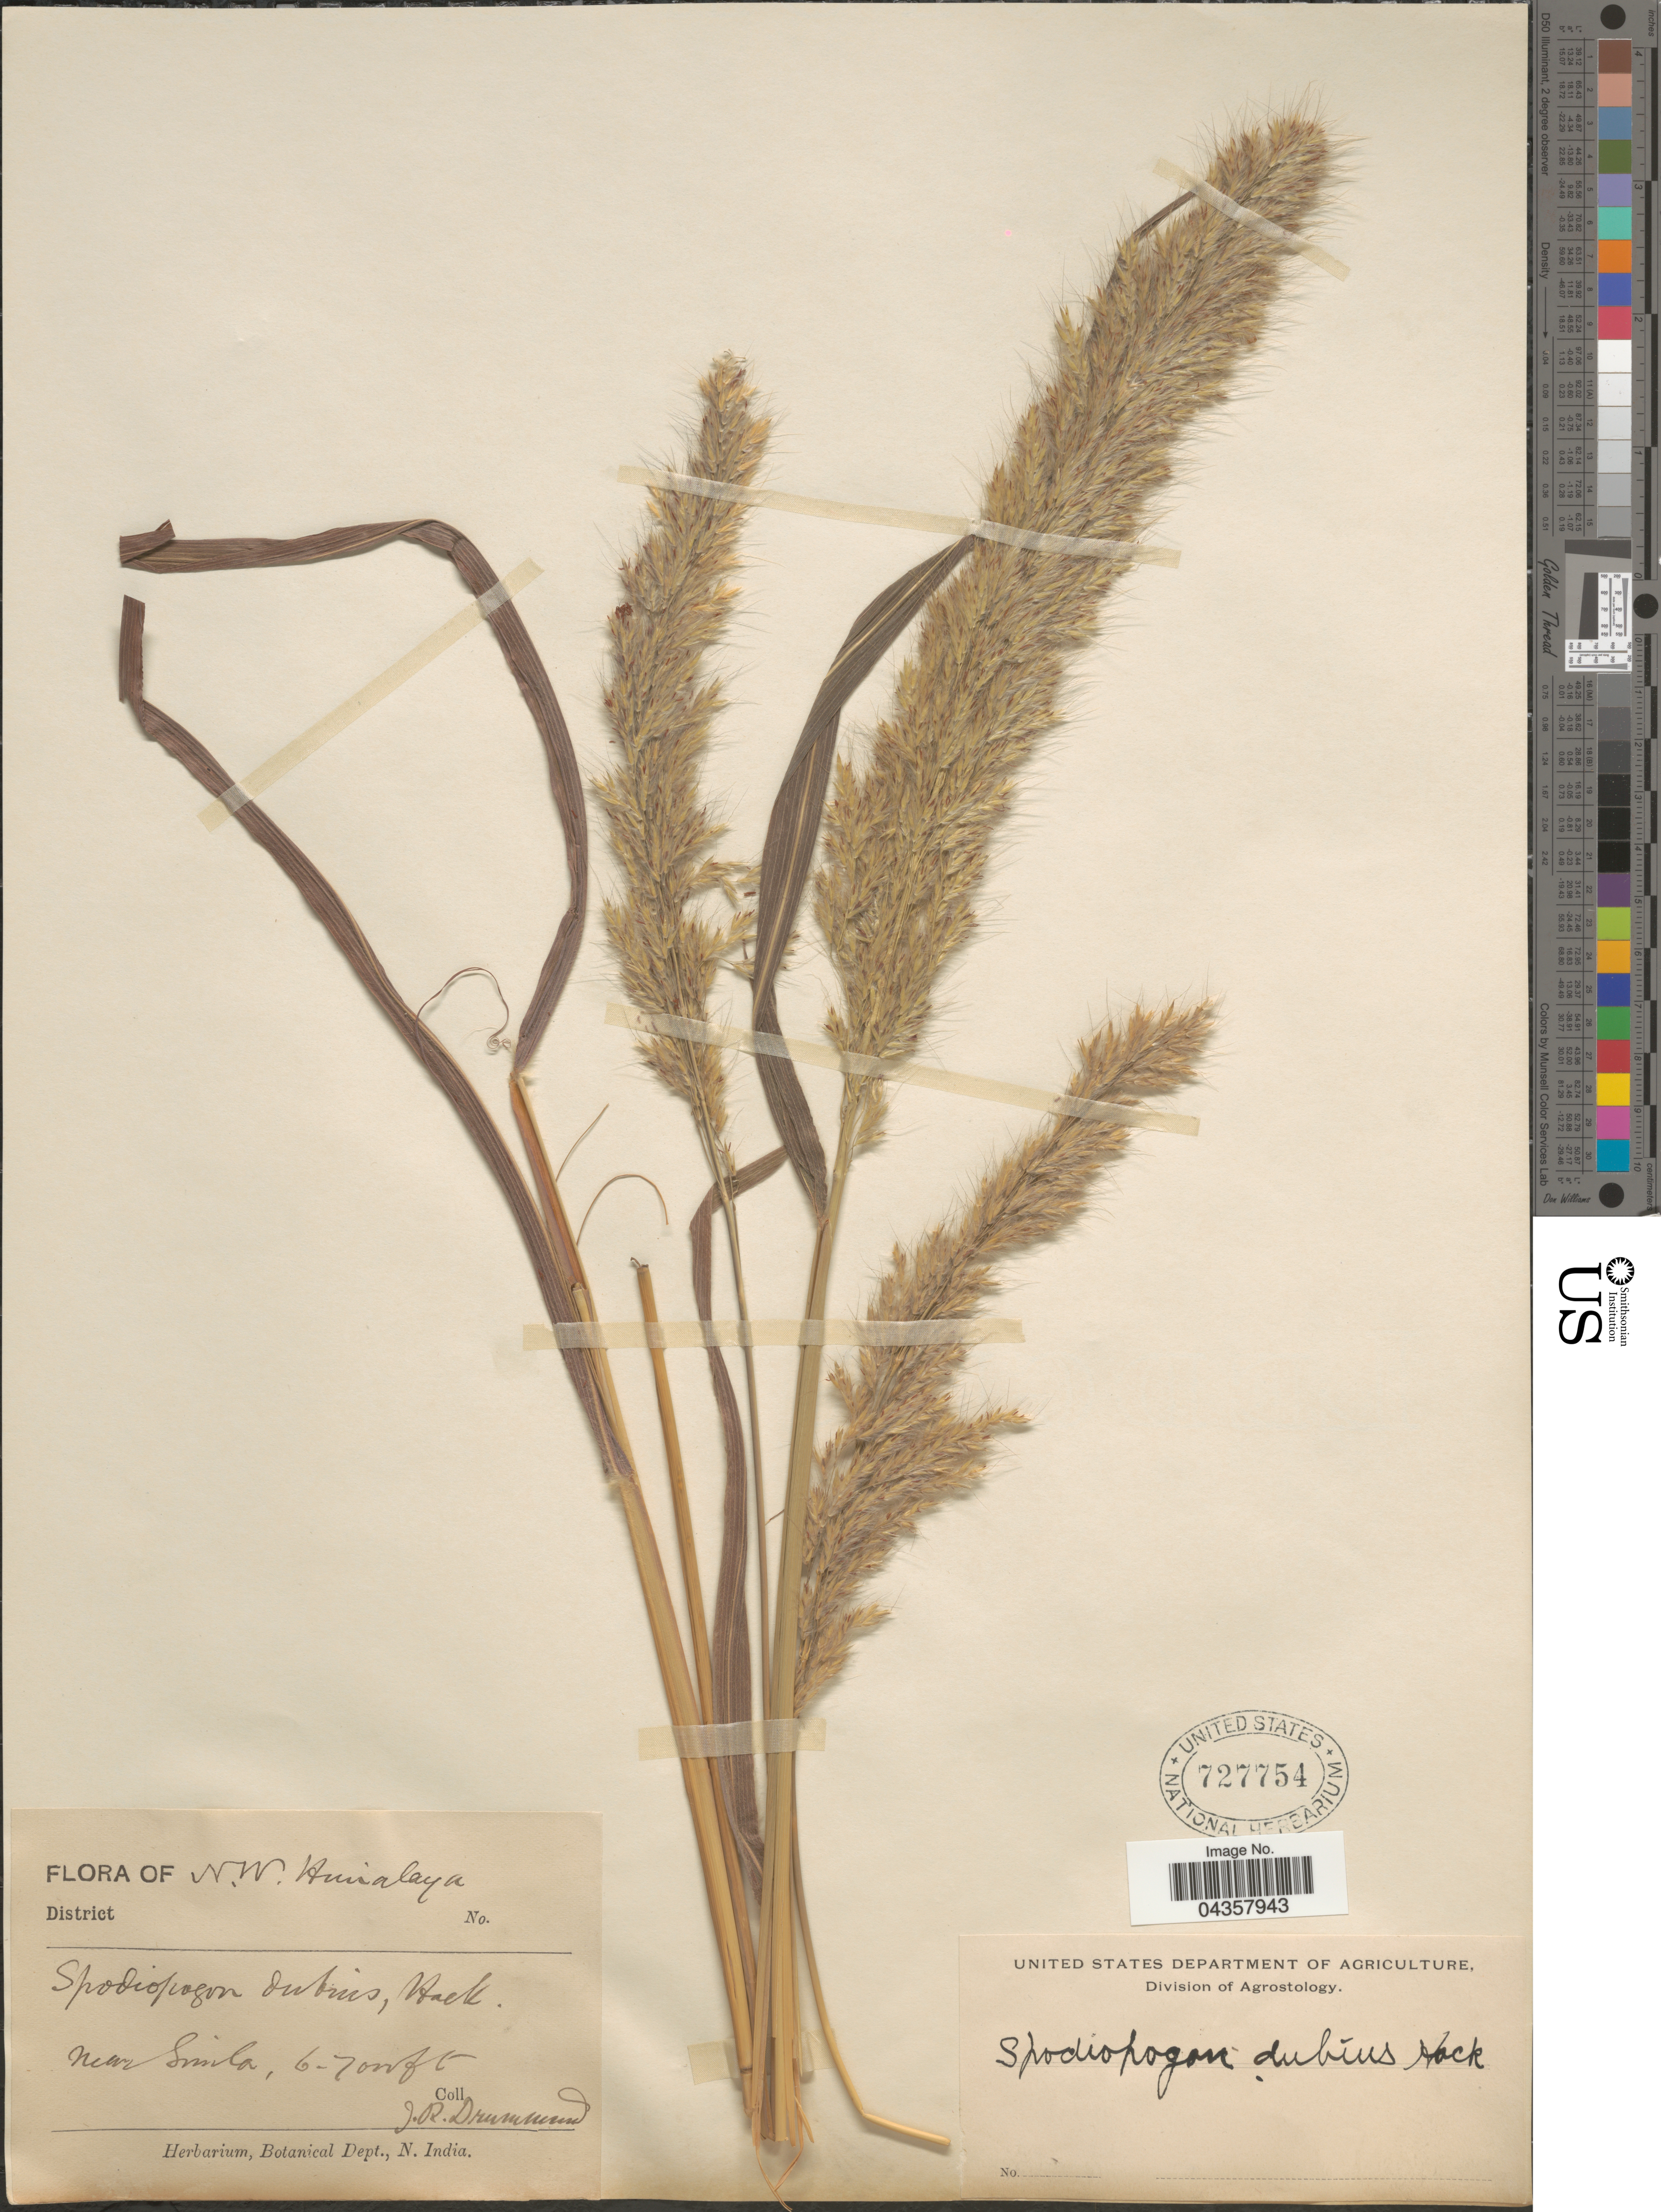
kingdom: Plantae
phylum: Tracheophyta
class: Liliopsida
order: Poales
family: Poaceae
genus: Spodiopogon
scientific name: Spodiopogon dubius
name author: Hack.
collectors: J. R. Drummond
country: India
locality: N.W. Himalaya. Near Simla.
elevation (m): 1829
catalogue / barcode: US 727754